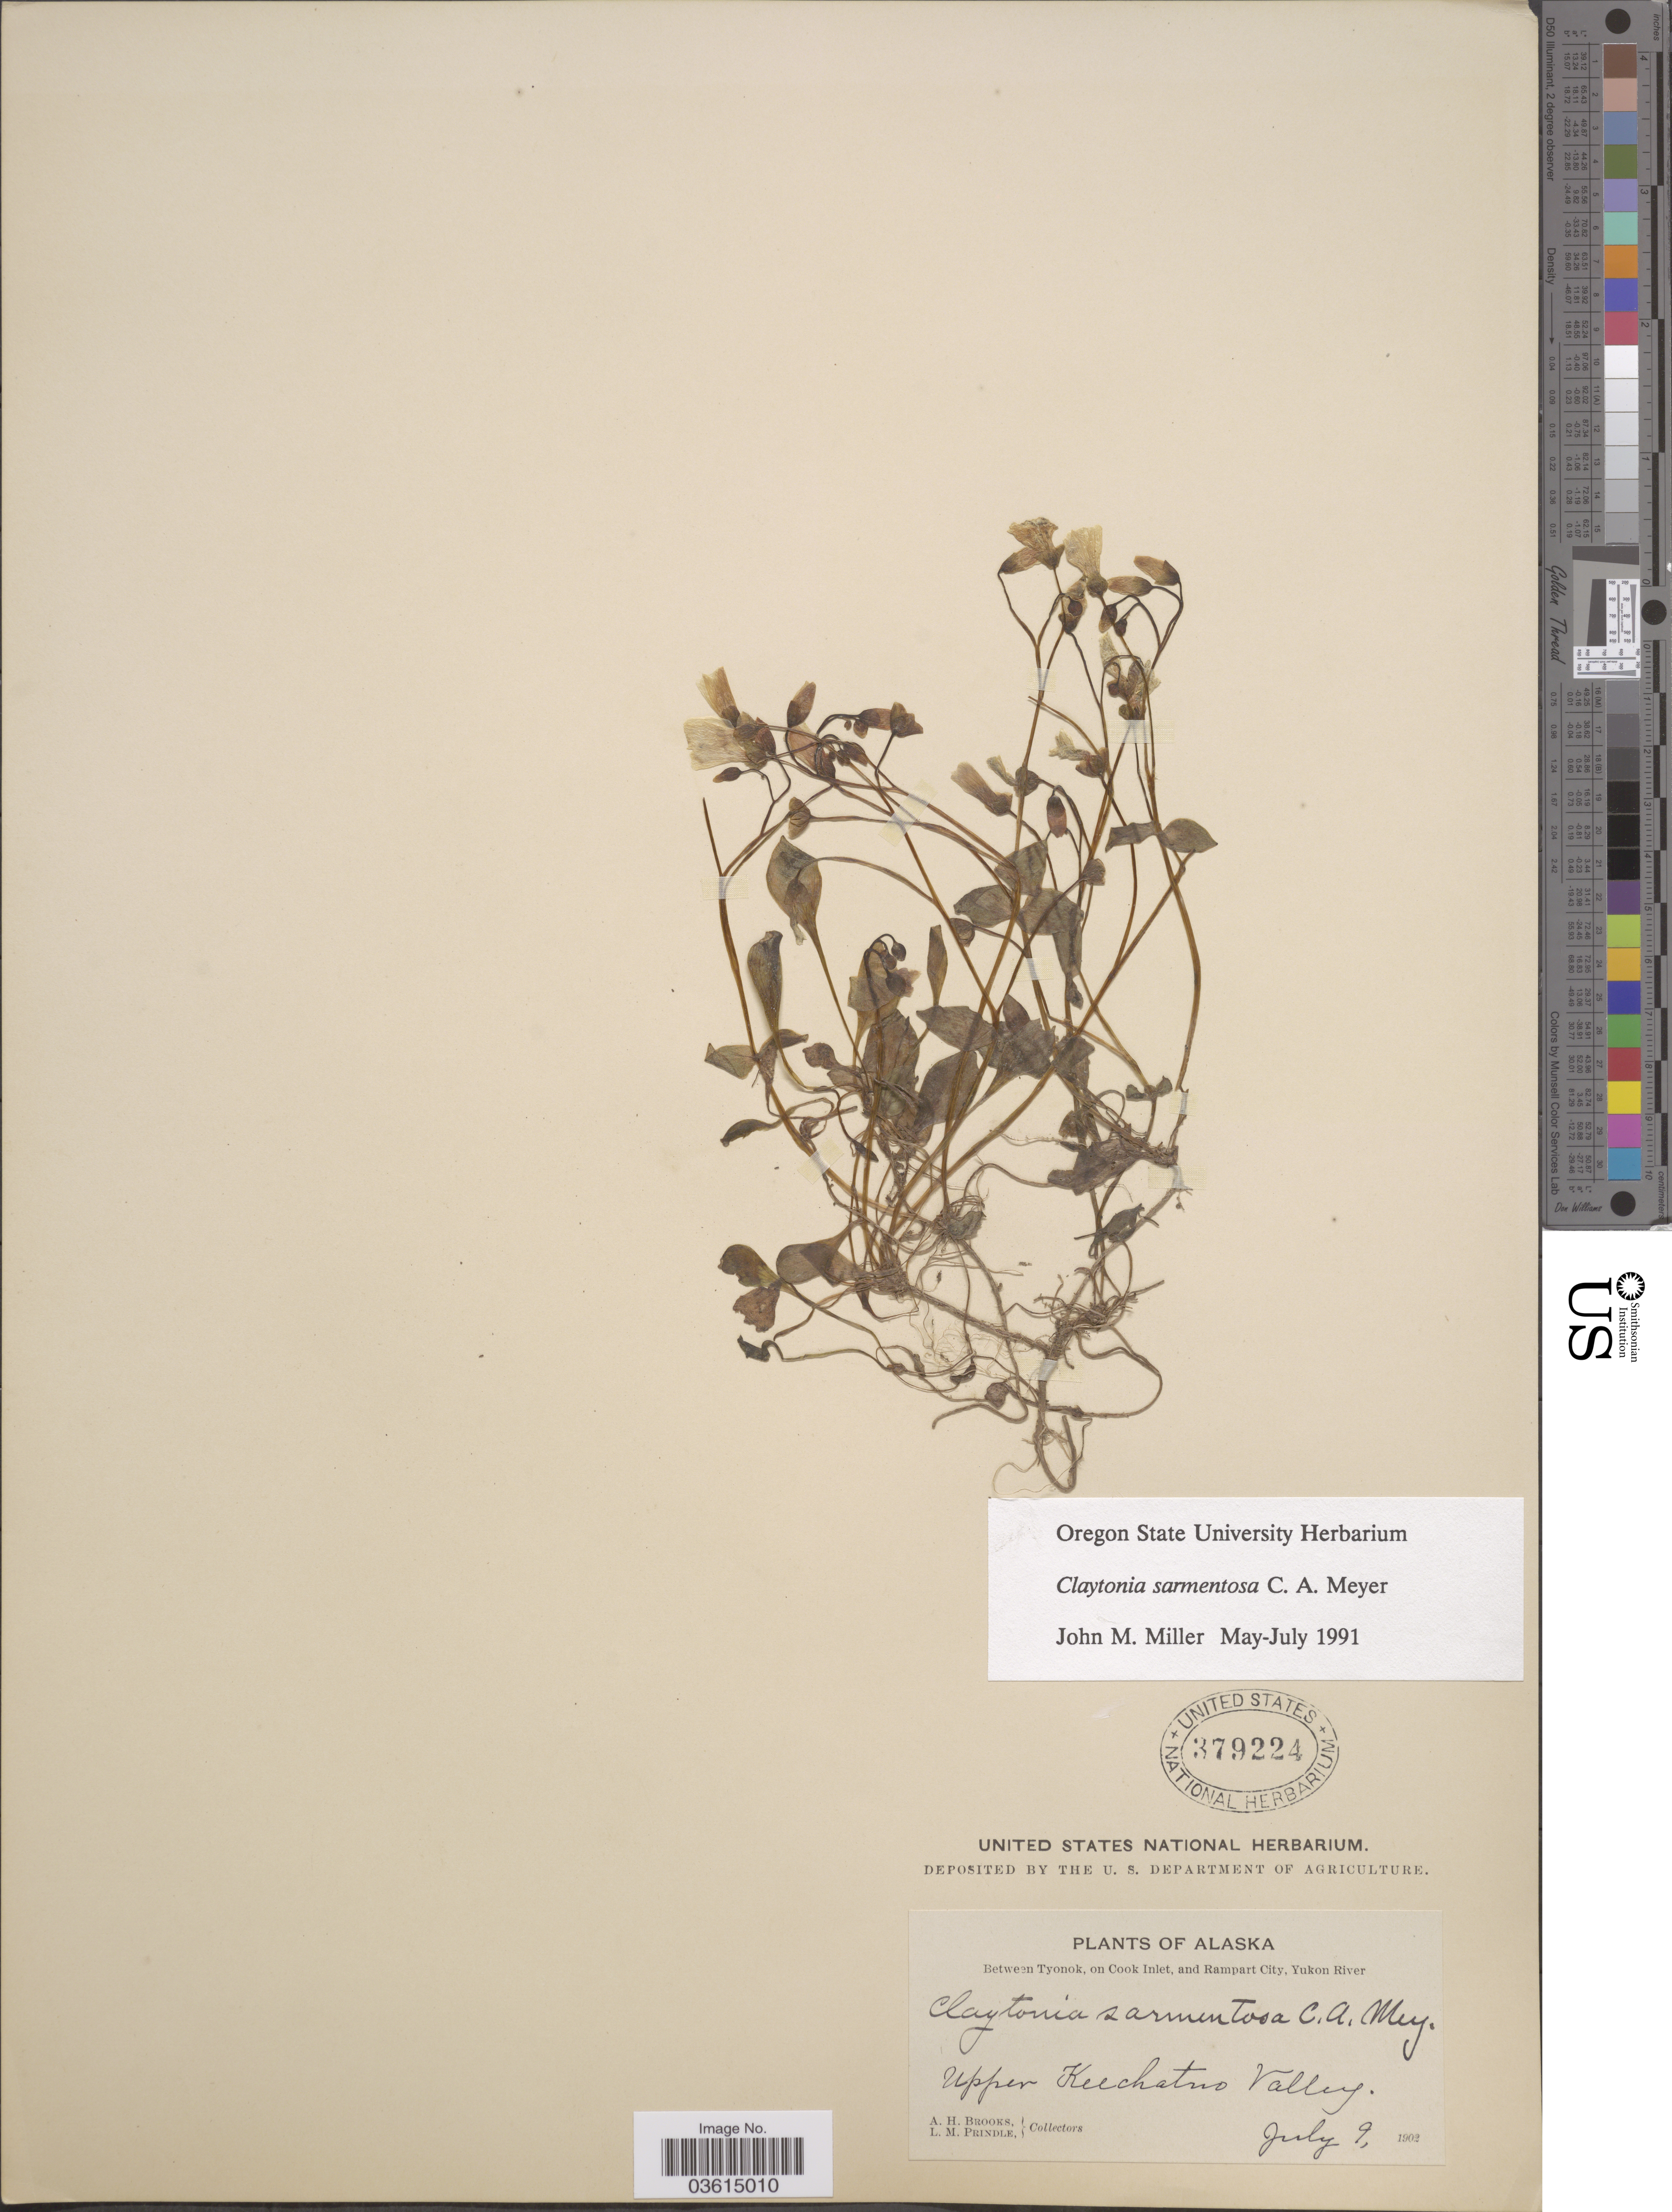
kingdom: Plantae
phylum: Tracheophyta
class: Magnoliopsida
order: Caryophyllales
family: Montiaceae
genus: Claytonia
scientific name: Claytonia sarmentosa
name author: C.A. Mey.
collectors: A. Brooks & L. Prindle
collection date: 1902-07-09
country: United States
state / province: Alaska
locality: Between Tyonok, on Cook Inlet, and Rampart City, Yukon River. Upper Keechatno Valley.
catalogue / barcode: US 379224